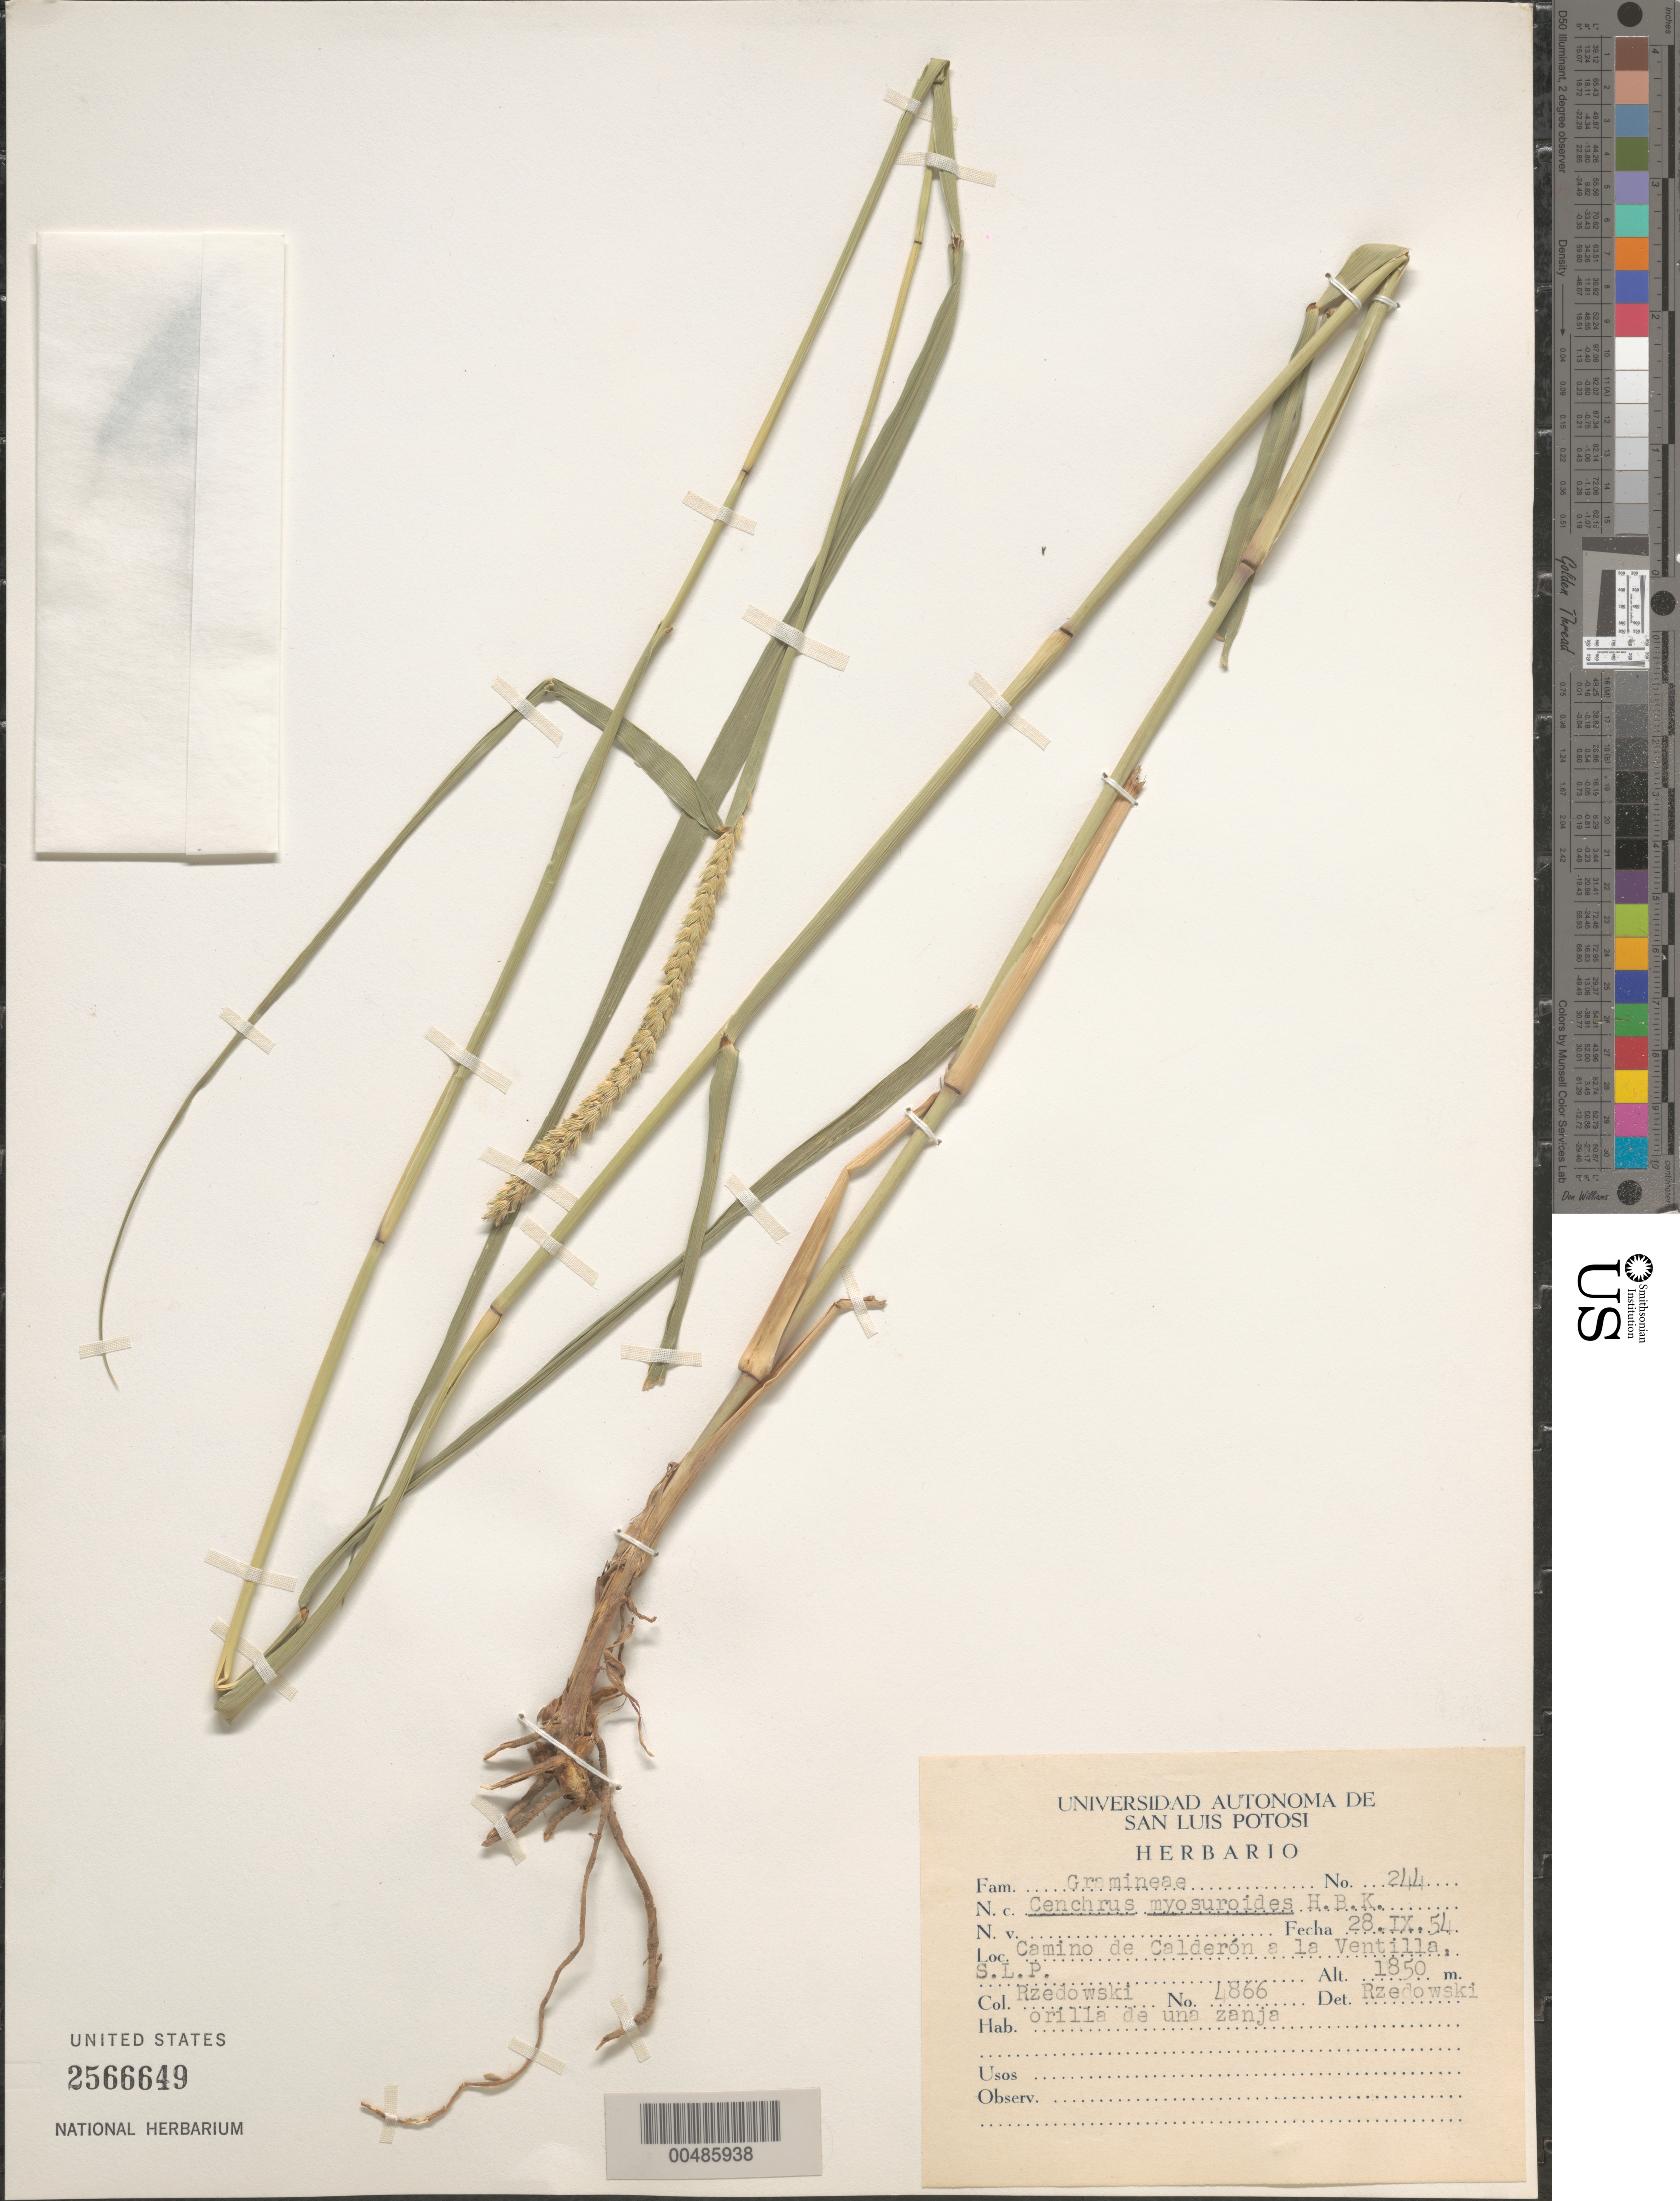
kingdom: Plantae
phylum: Tracheophyta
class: Liliopsida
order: Poales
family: Poaceae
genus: Cenchrus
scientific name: Cenchrus myosuroides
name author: Kunth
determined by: Rzedowski, J.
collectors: J. Rzedowski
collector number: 4866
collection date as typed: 28 Sep 1954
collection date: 1954-09-28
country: Mexico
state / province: San Luis Potosi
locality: Camino de Calder¢n a la Ventilla, S.L.P.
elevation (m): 1850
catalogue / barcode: US 2566649